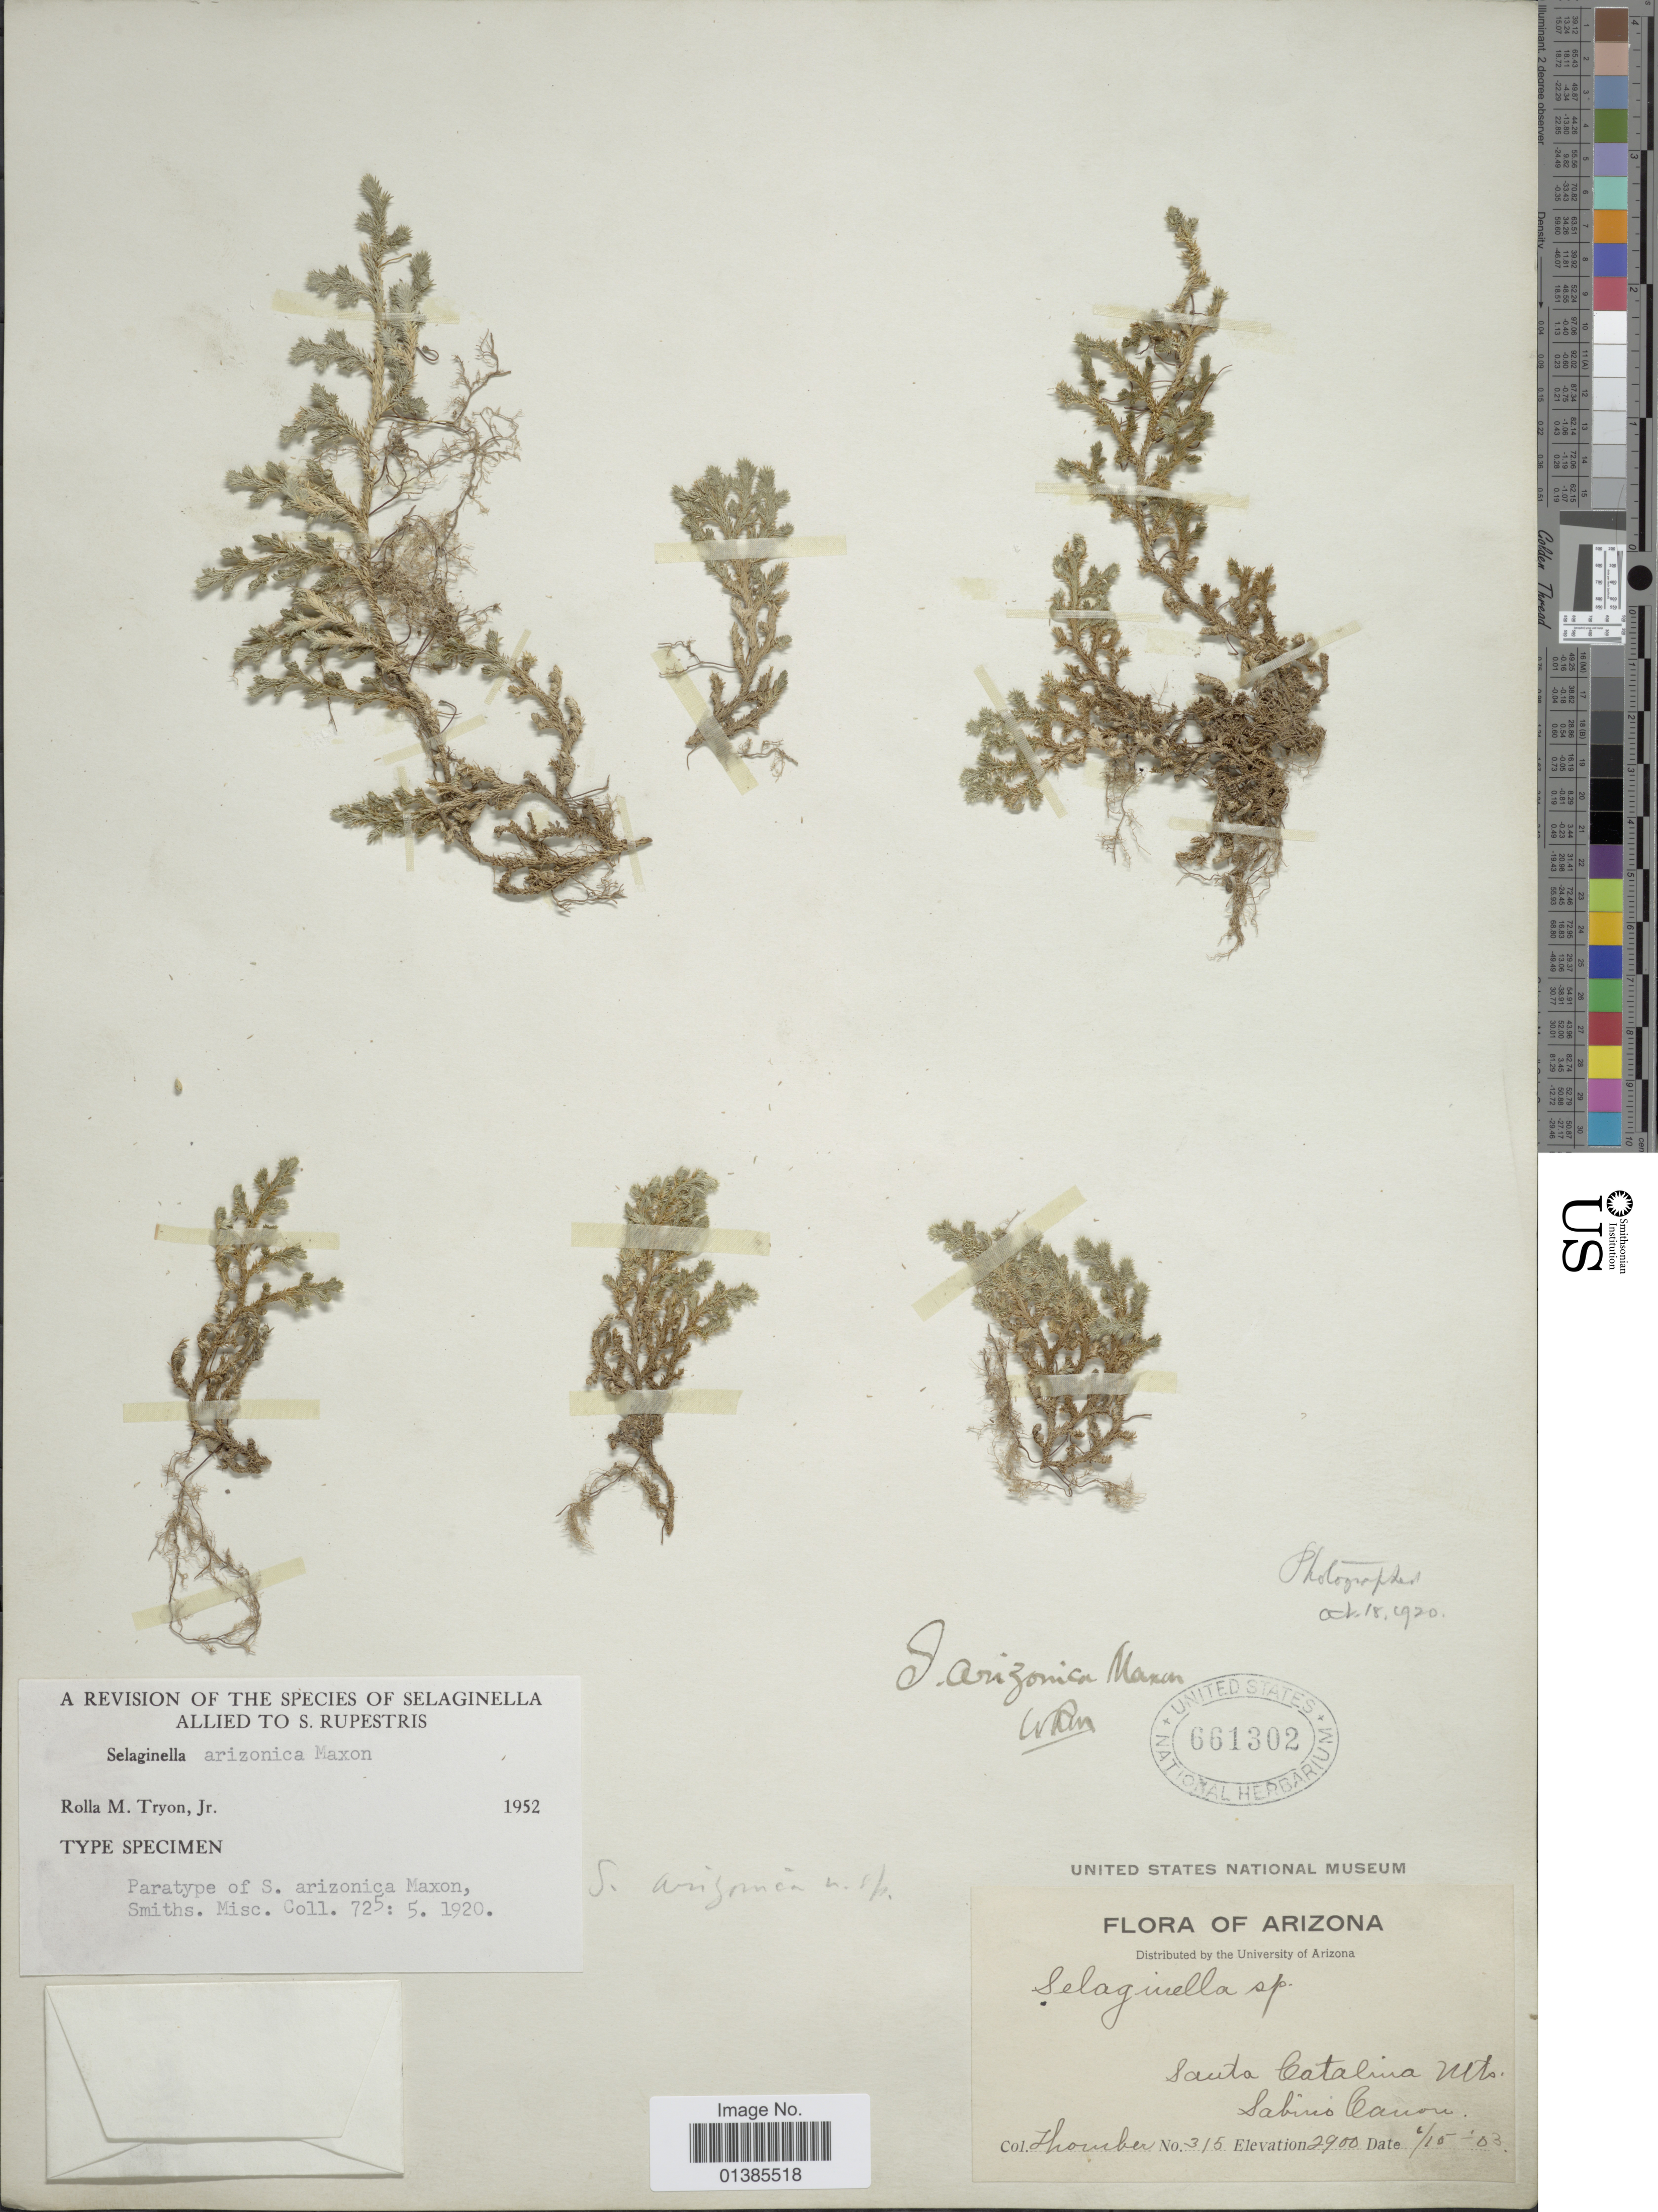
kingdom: Plantae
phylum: Tracheophyta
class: Lycopodiopsida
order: Selaginellales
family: Selaginellaceae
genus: Selaginella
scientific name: Selaginella arizonica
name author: Maxon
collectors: -. Thornber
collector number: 315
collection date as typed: Transcribed d/m/y: 15/6/3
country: United States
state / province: Arizona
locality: Santa Catalina Mts. Sabino Canon.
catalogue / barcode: US 661302